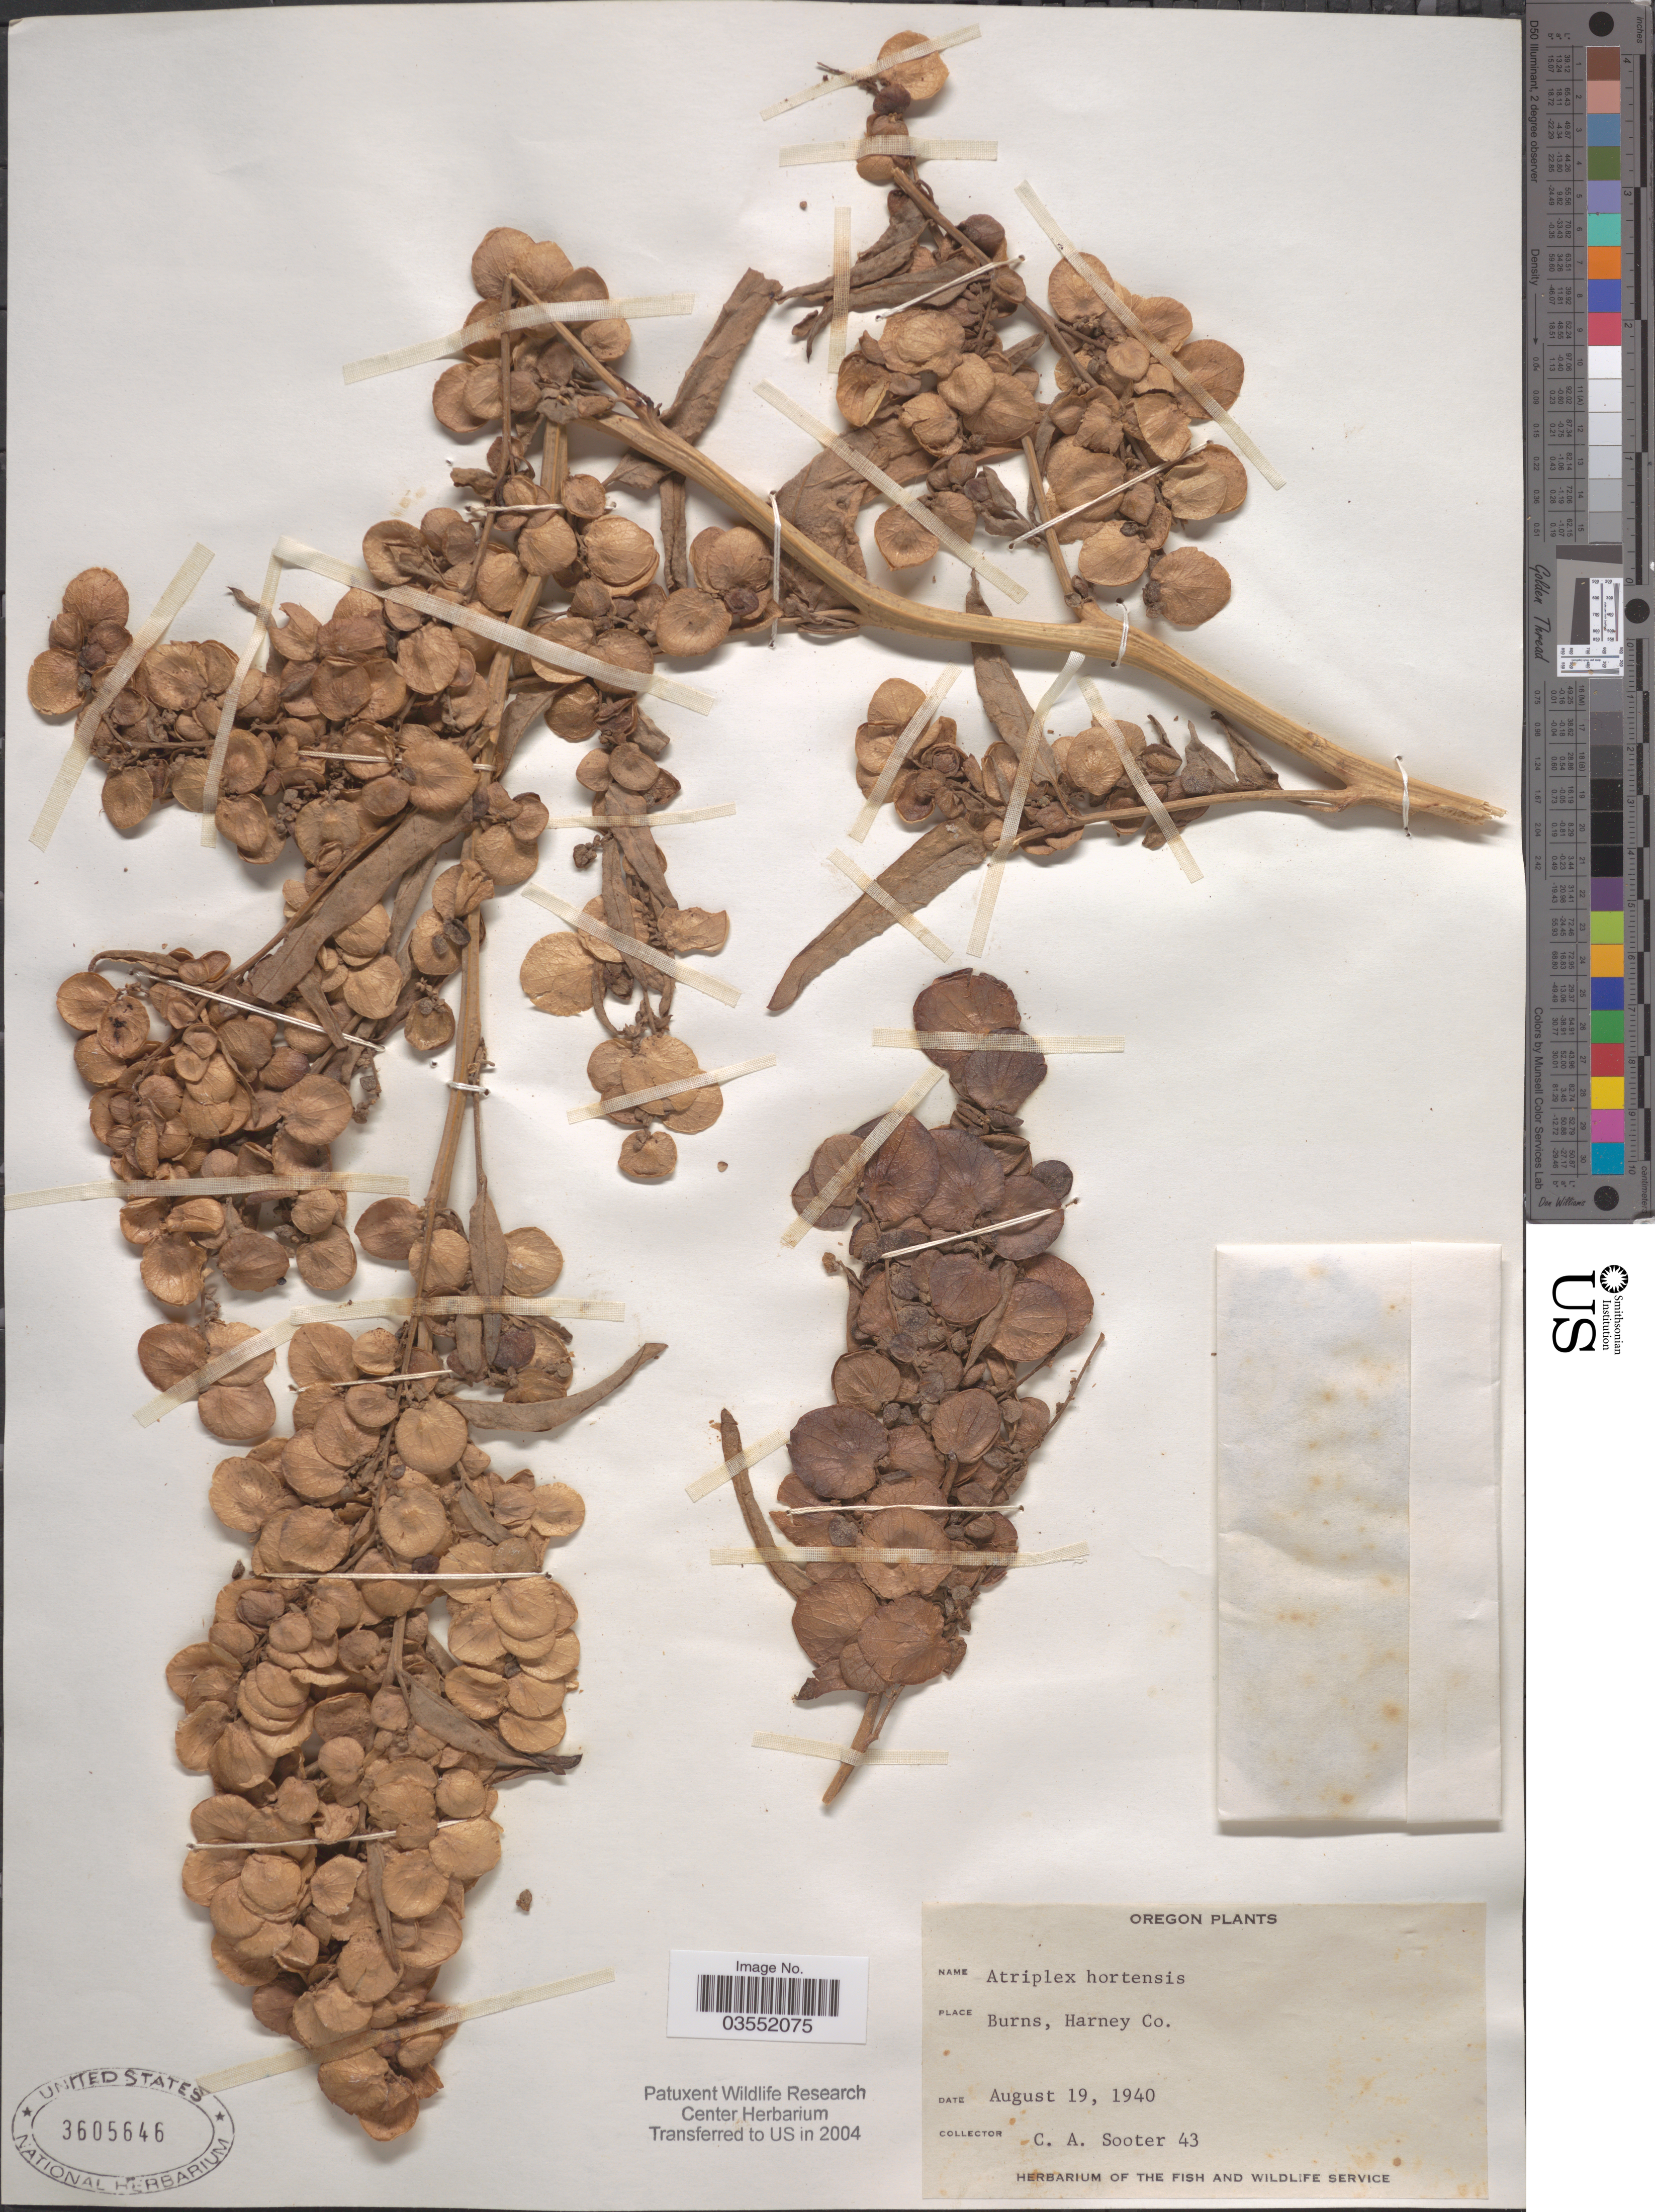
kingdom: Plantae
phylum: Tracheophyta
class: Magnoliopsida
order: Caryophyllales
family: Amaranthaceae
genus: Atriplex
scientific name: Atriplex hortensis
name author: L.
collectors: C. Sooter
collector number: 43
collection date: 1940-08-19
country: United States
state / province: Oregon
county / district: Harney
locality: Burns, Harney Co.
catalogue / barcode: US 3605646